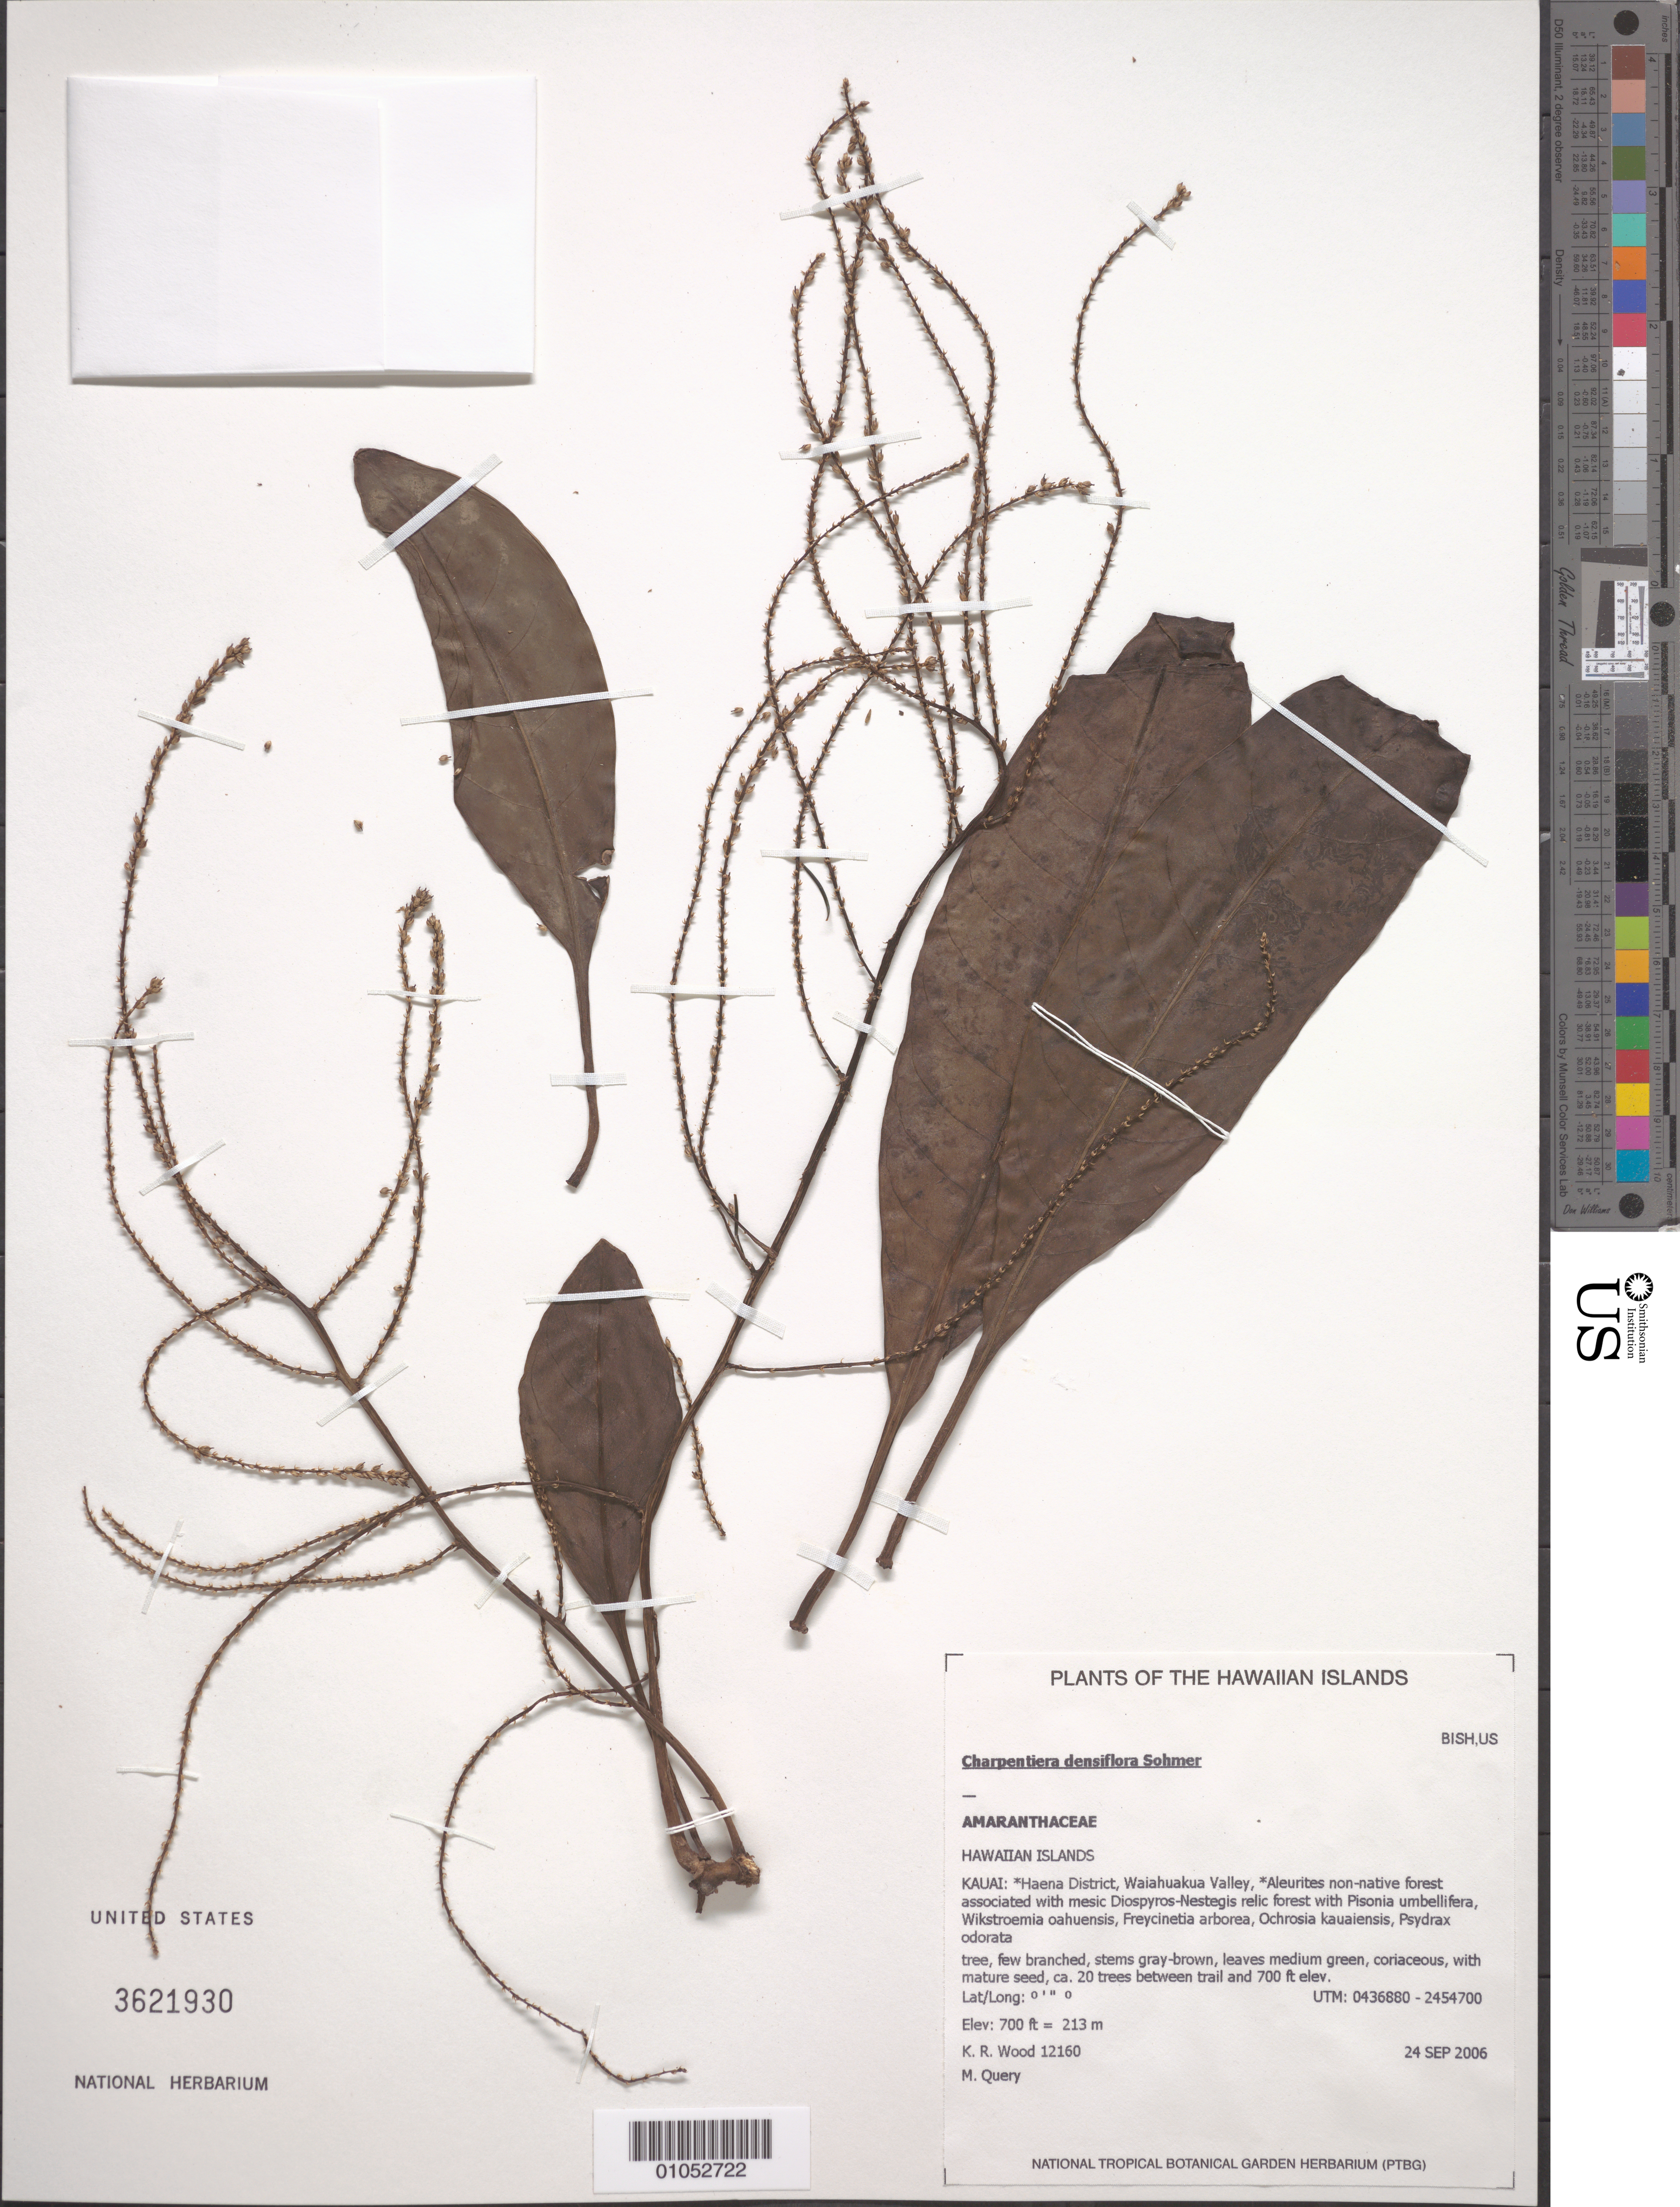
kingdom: Plantae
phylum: Tracheophyta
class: Magnoliopsida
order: Caryophyllales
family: Amaranthaceae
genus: Charpentiera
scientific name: Charpentiera densiflora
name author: Sohmer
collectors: K. R. Wood & M. Query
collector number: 12160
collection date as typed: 24 Sep 2006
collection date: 2006-09-24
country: United States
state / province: Hawaii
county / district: Kauai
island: Kaua'i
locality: Haena District, Waiahuakua Valley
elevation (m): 213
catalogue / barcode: US 3621930